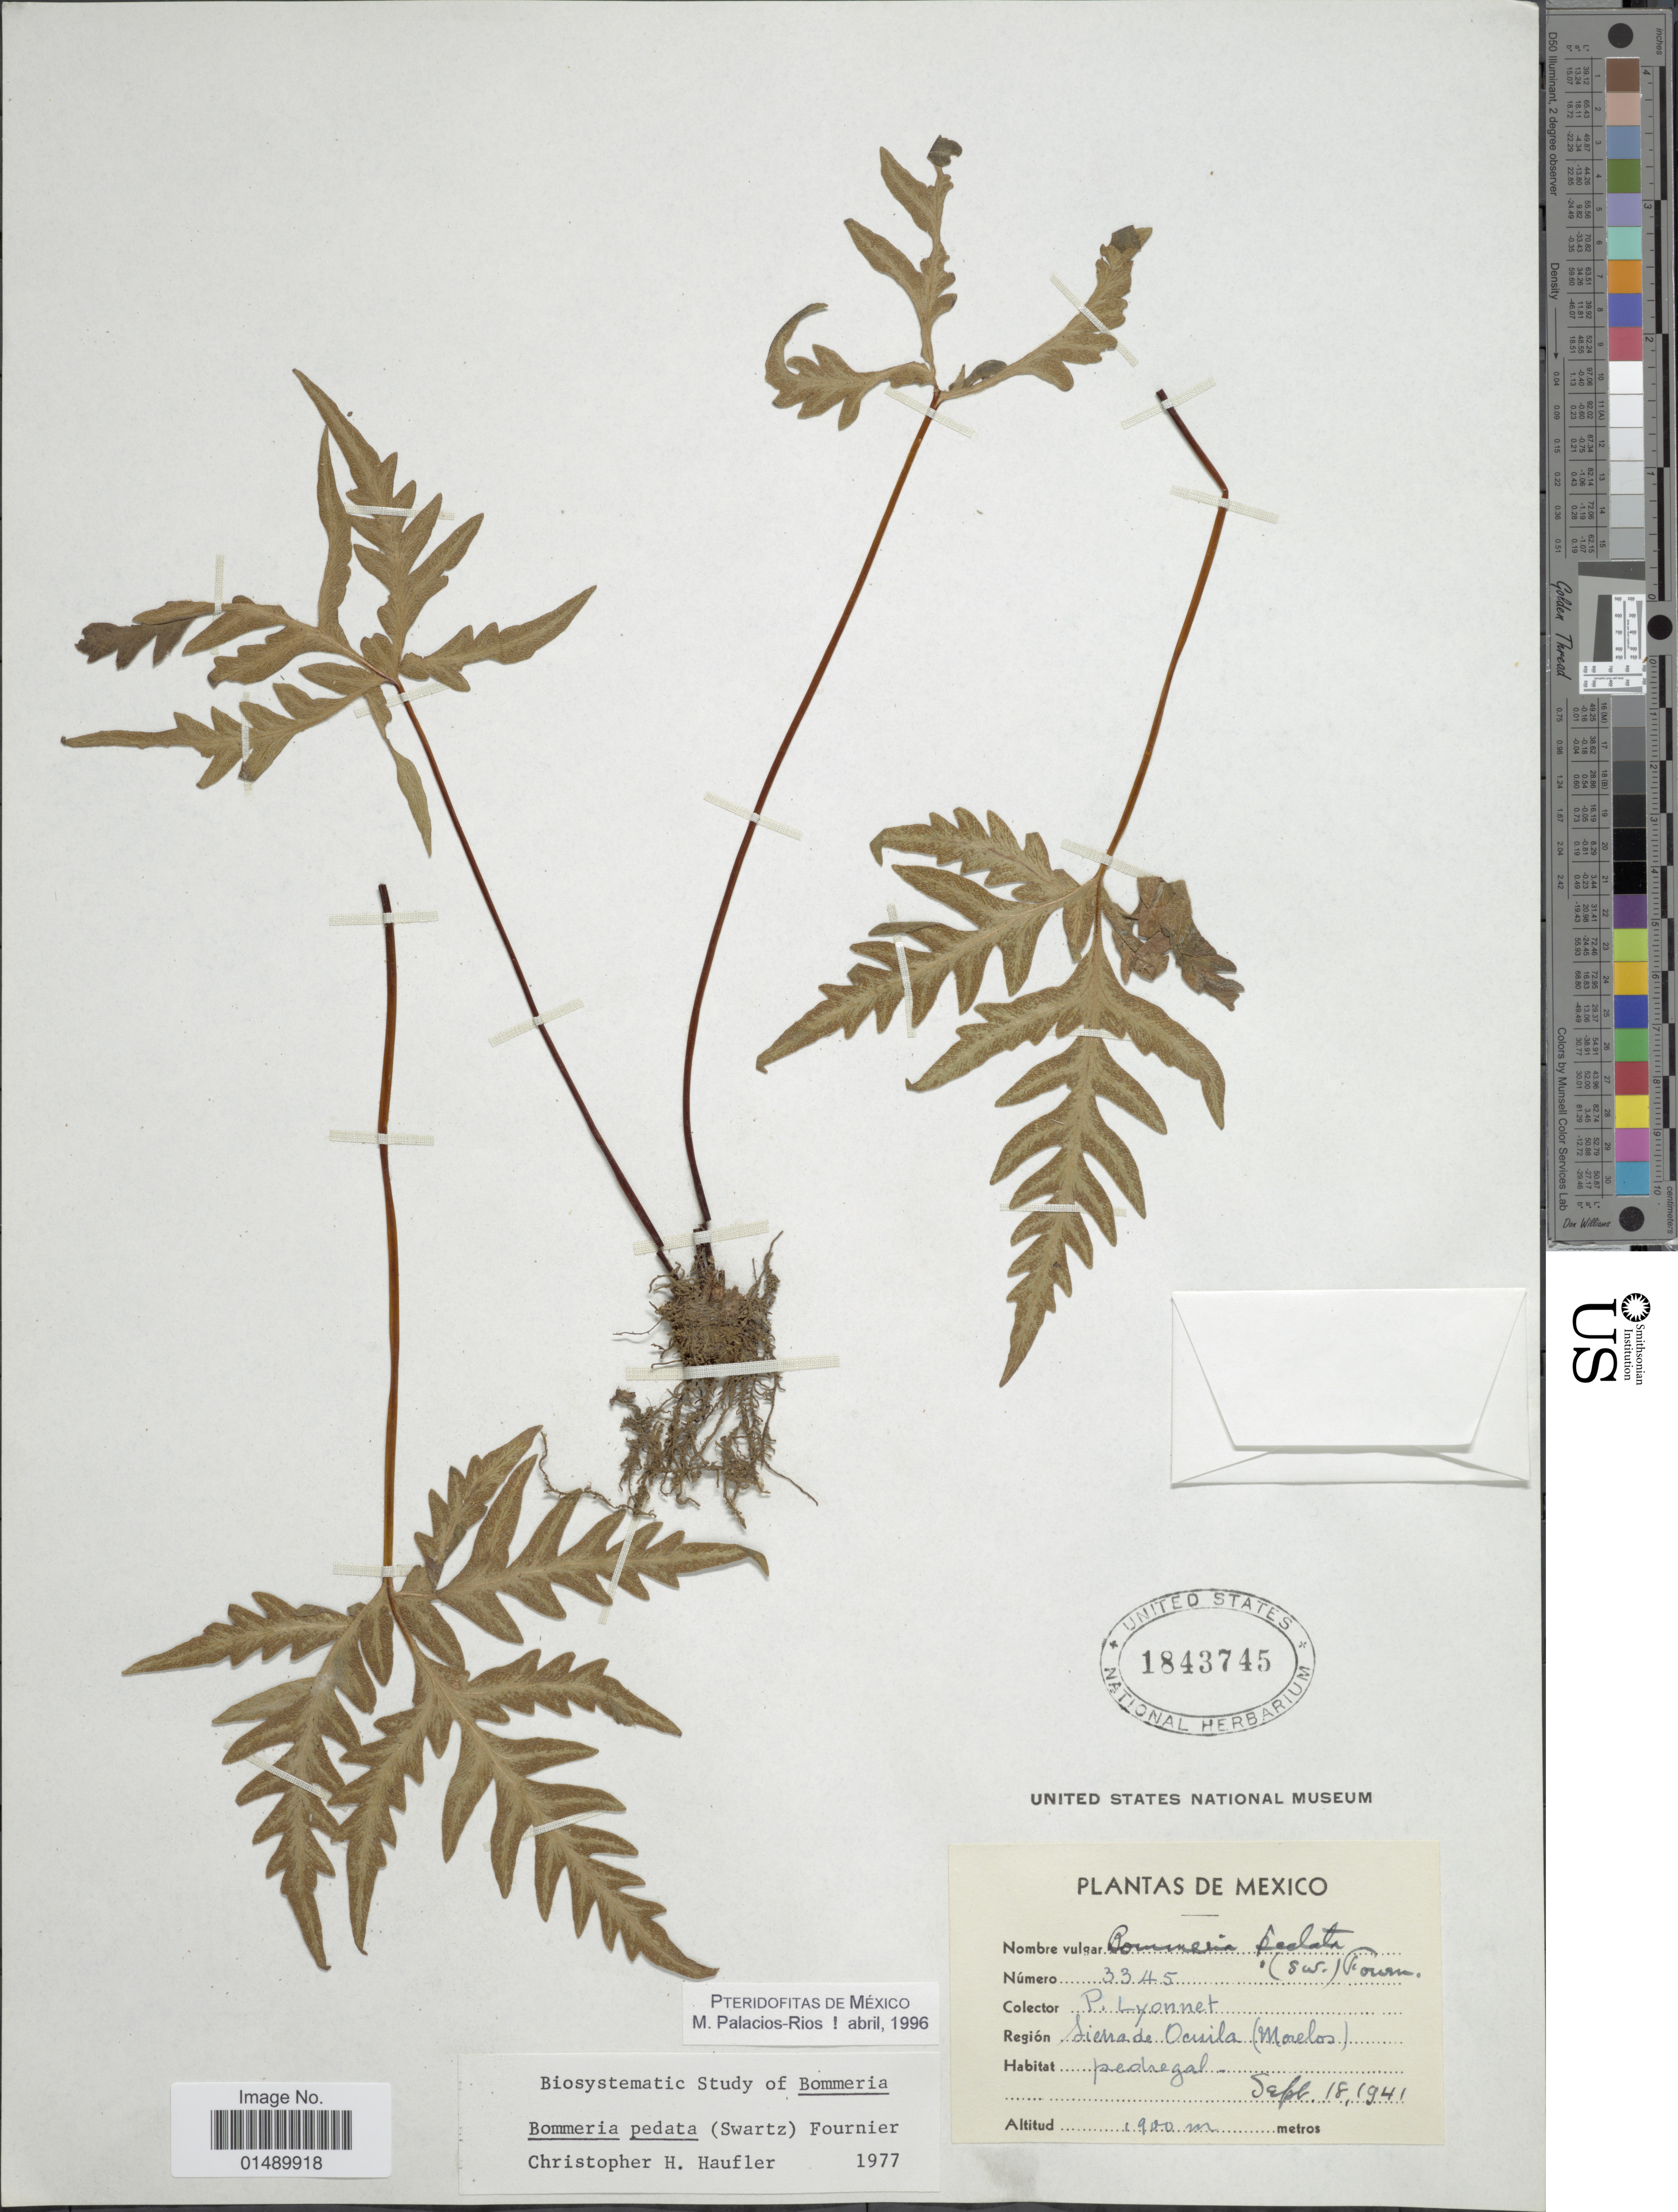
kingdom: Plantae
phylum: Tracheophyta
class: Polypodiopsida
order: Polypodiales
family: Pteridaceae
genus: Bommeria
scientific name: Bommeria pedata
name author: (Sw.) E. Fourn.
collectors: P. Lyonnet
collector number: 3345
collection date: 1941-09-18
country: Mexico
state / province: Morelos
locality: Mexico, Sierrade Ocuila (Morelos).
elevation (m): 1900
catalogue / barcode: US 1843745